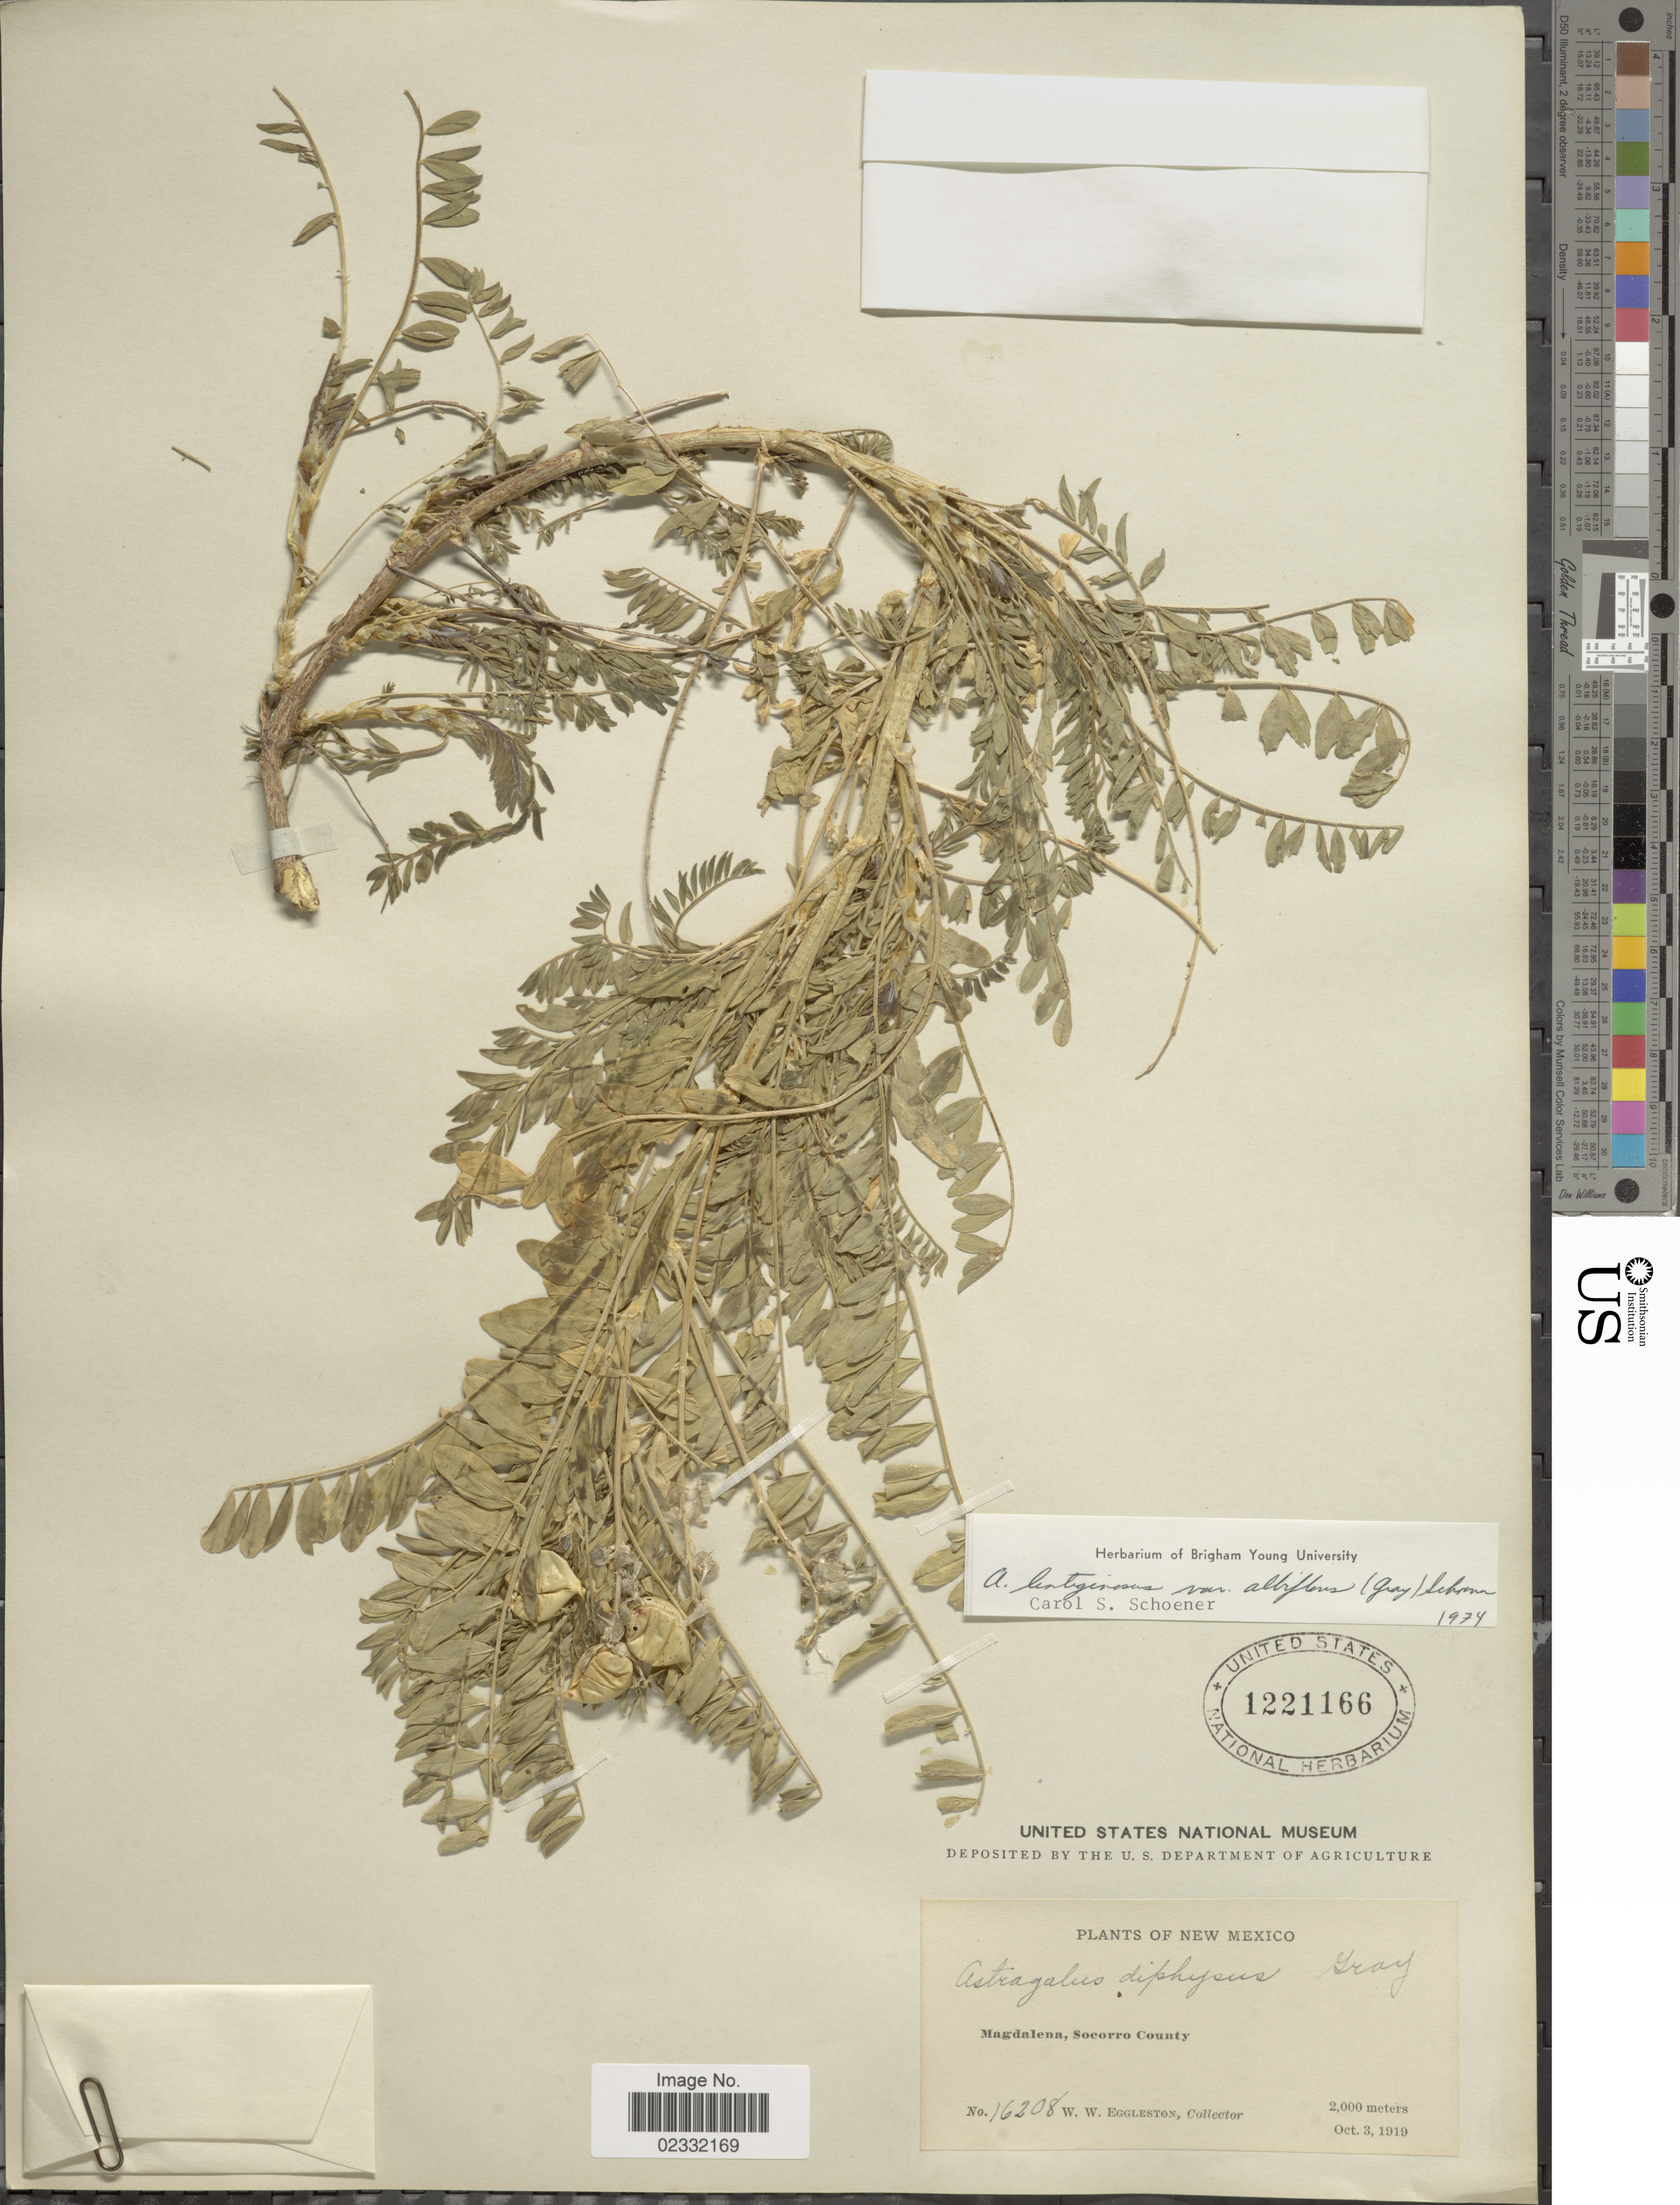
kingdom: Plantae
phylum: Tracheophyta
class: Magnoliopsida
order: Fabales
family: Fabaceae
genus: Astragalus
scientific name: Astragalus lentiginosus var. albiflorus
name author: (A. Gray) Schoener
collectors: W. W. Eggleston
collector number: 16208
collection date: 1919-10-03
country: United States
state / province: New Mexico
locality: Magdalena, Socorro County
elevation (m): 2000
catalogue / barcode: US 1221166